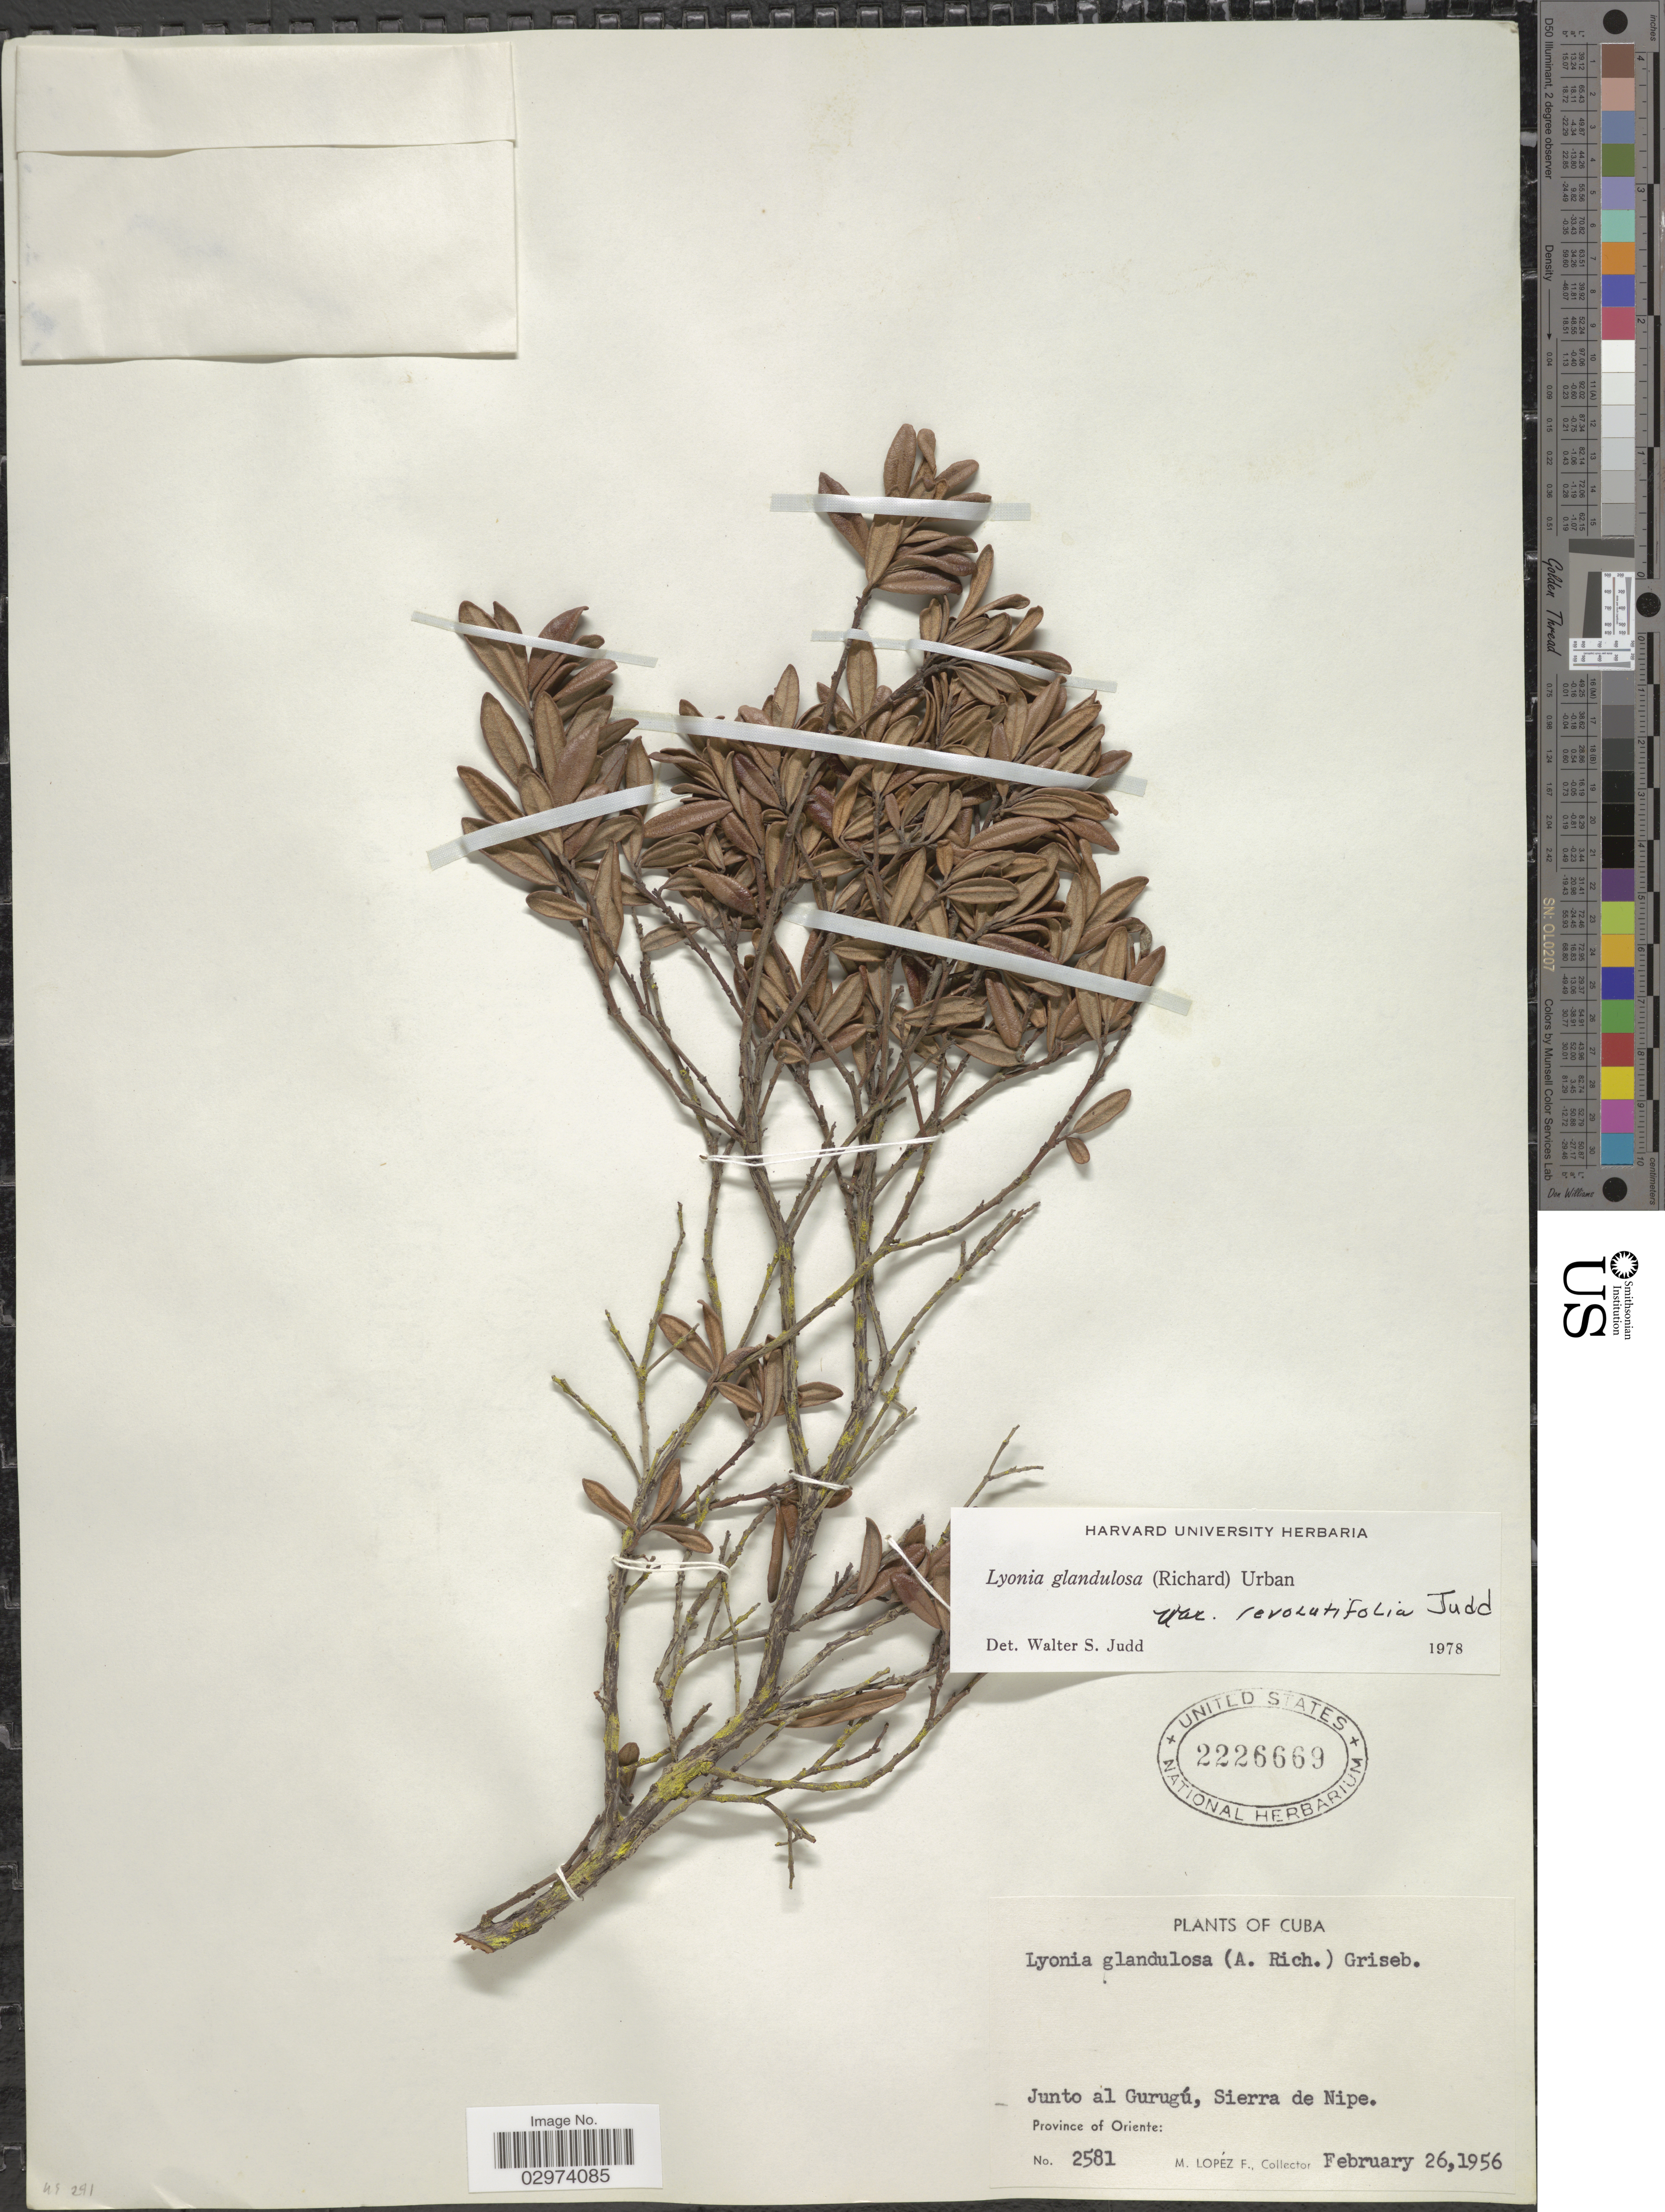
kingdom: Plantae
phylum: Tracheophyta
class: Magnoliopsida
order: Ericales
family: Ericaceae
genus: Lyonia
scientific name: Lyonia glandulosa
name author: (A. Rich.) Griseb.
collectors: M. Lopéz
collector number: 2581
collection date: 1956-02-26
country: Cuba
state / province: Oriente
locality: Junto al Gurugú, Sierra de Nipe. Province of Oriente.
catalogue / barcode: US 2226669